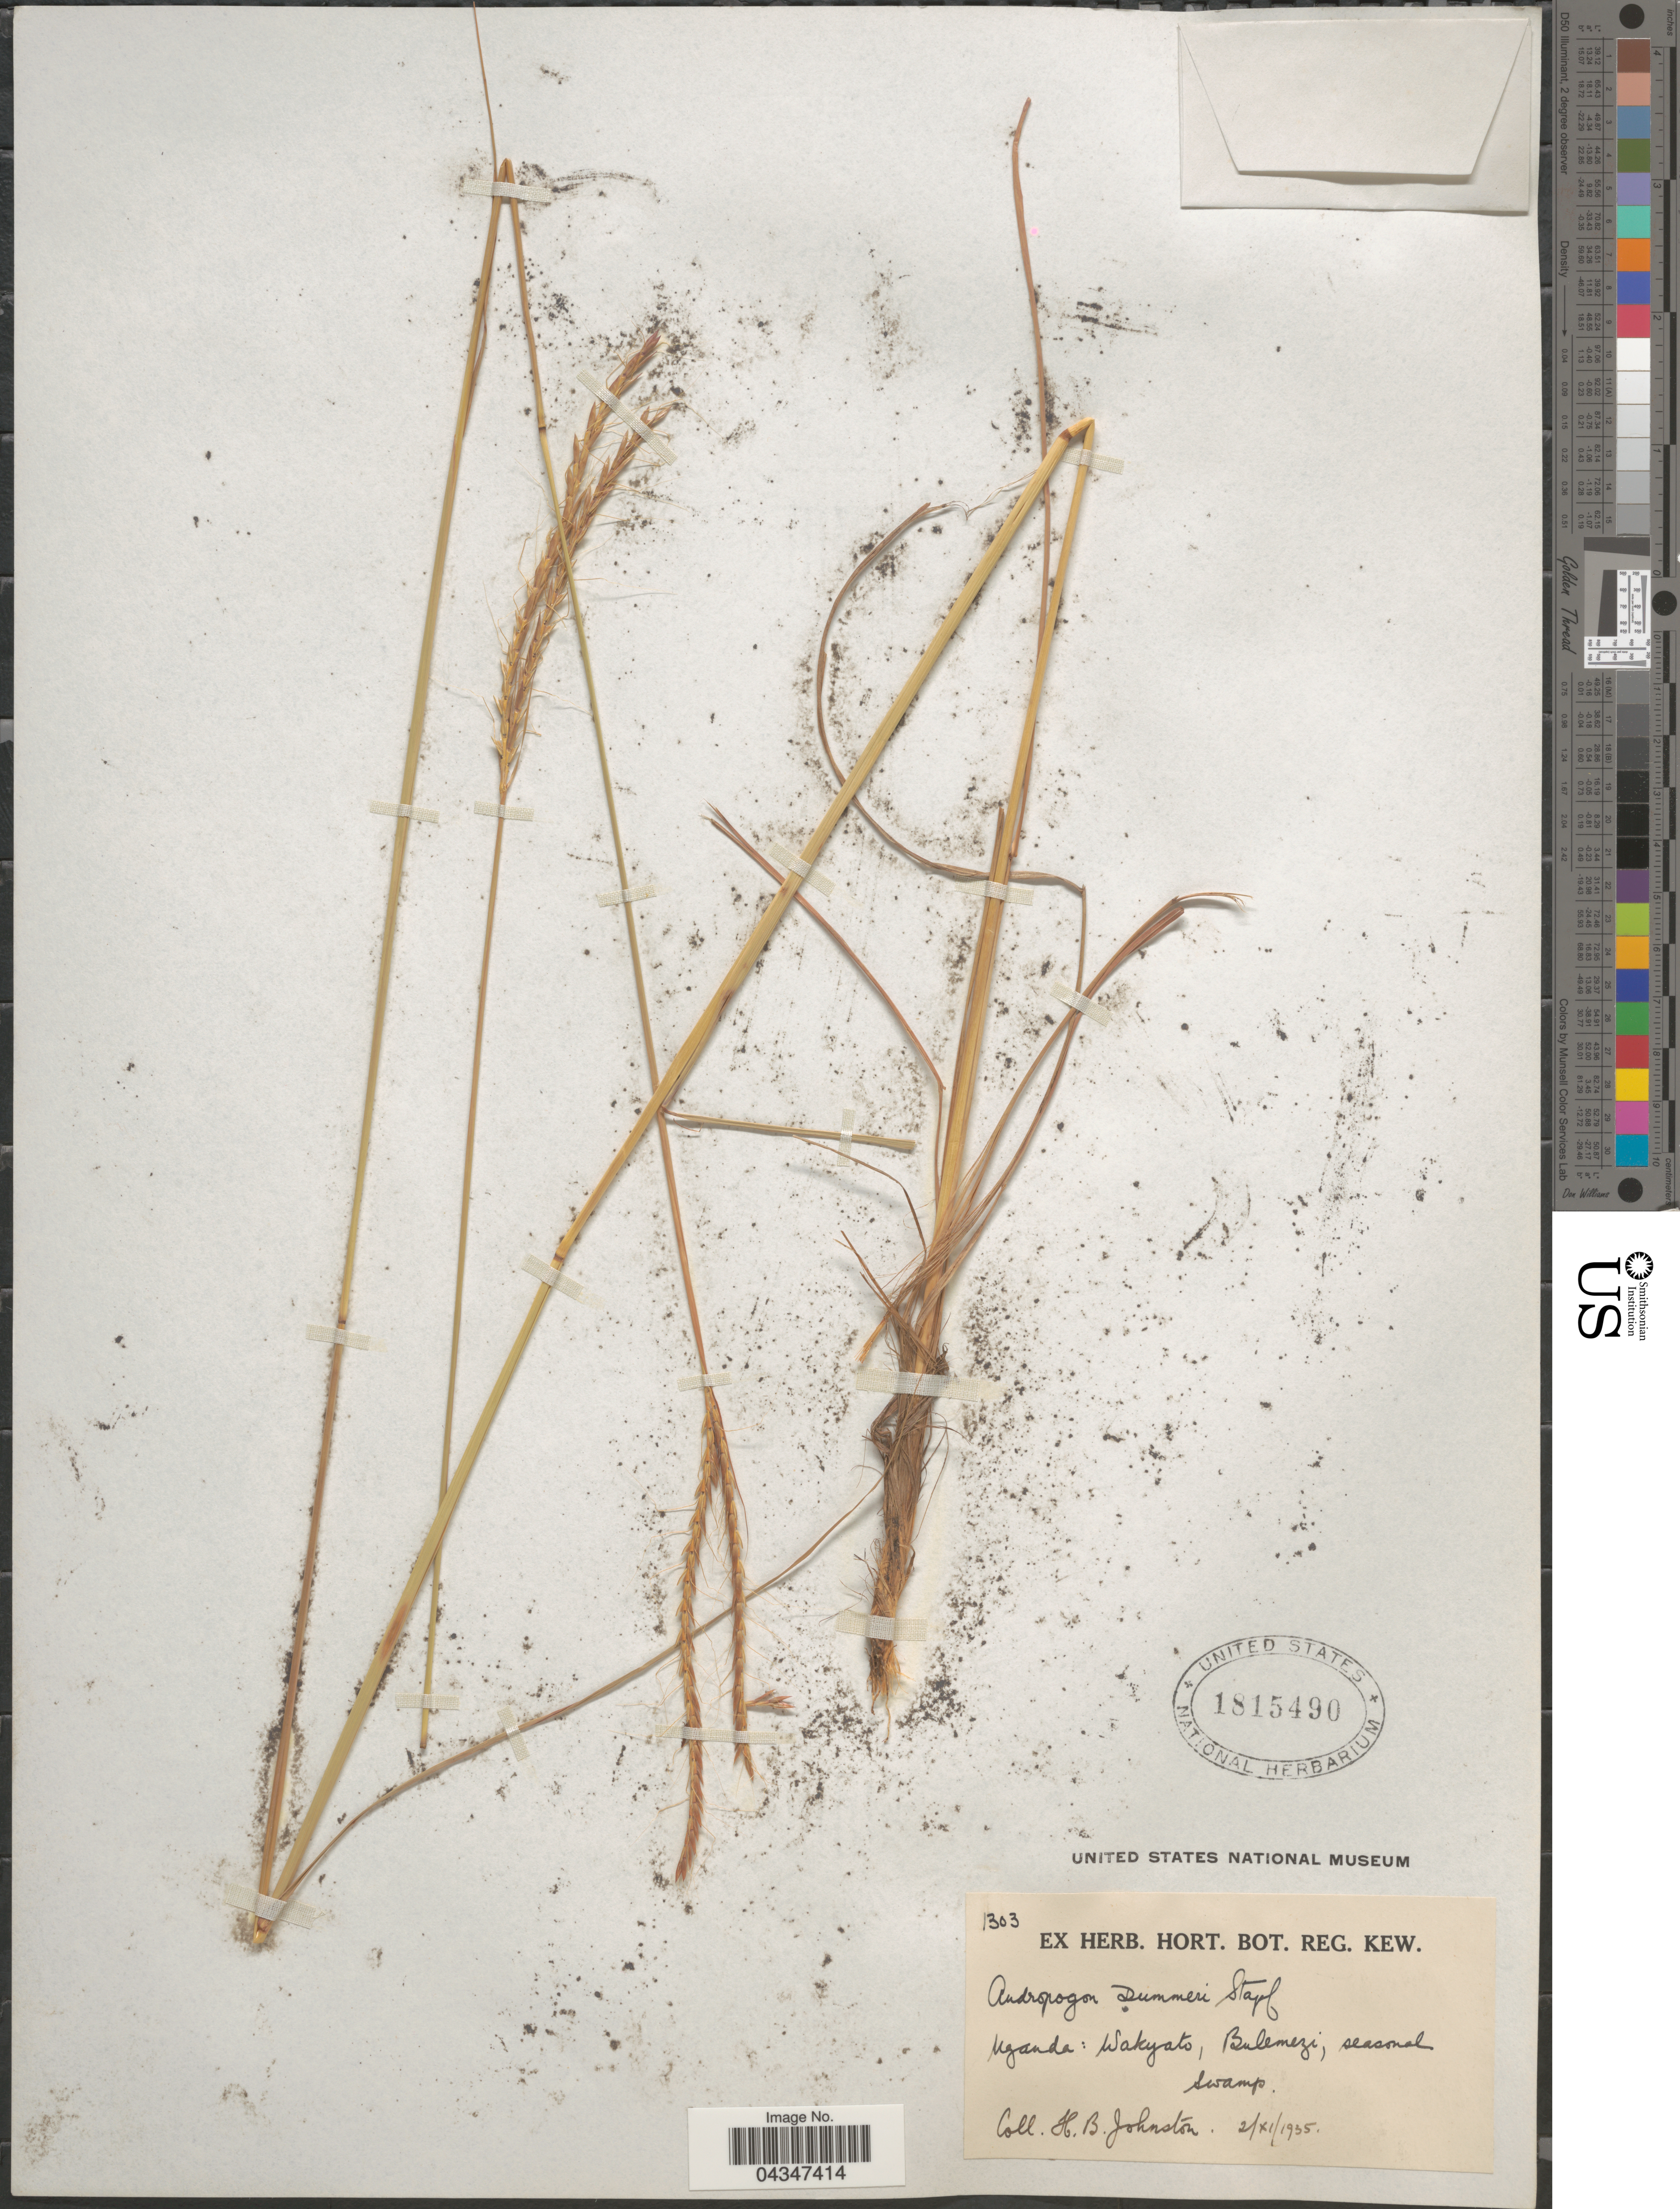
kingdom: Plantae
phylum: Tracheophyta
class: Liliopsida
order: Poales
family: Poaceae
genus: Andropogon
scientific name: Andropogon schirensis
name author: Hochst. ex A. Rich.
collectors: H. B. Johnston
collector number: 1303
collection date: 1935-11-02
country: Uganda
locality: Wakyato, Bulemezi, seasonal swamp.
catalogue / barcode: US 1815490